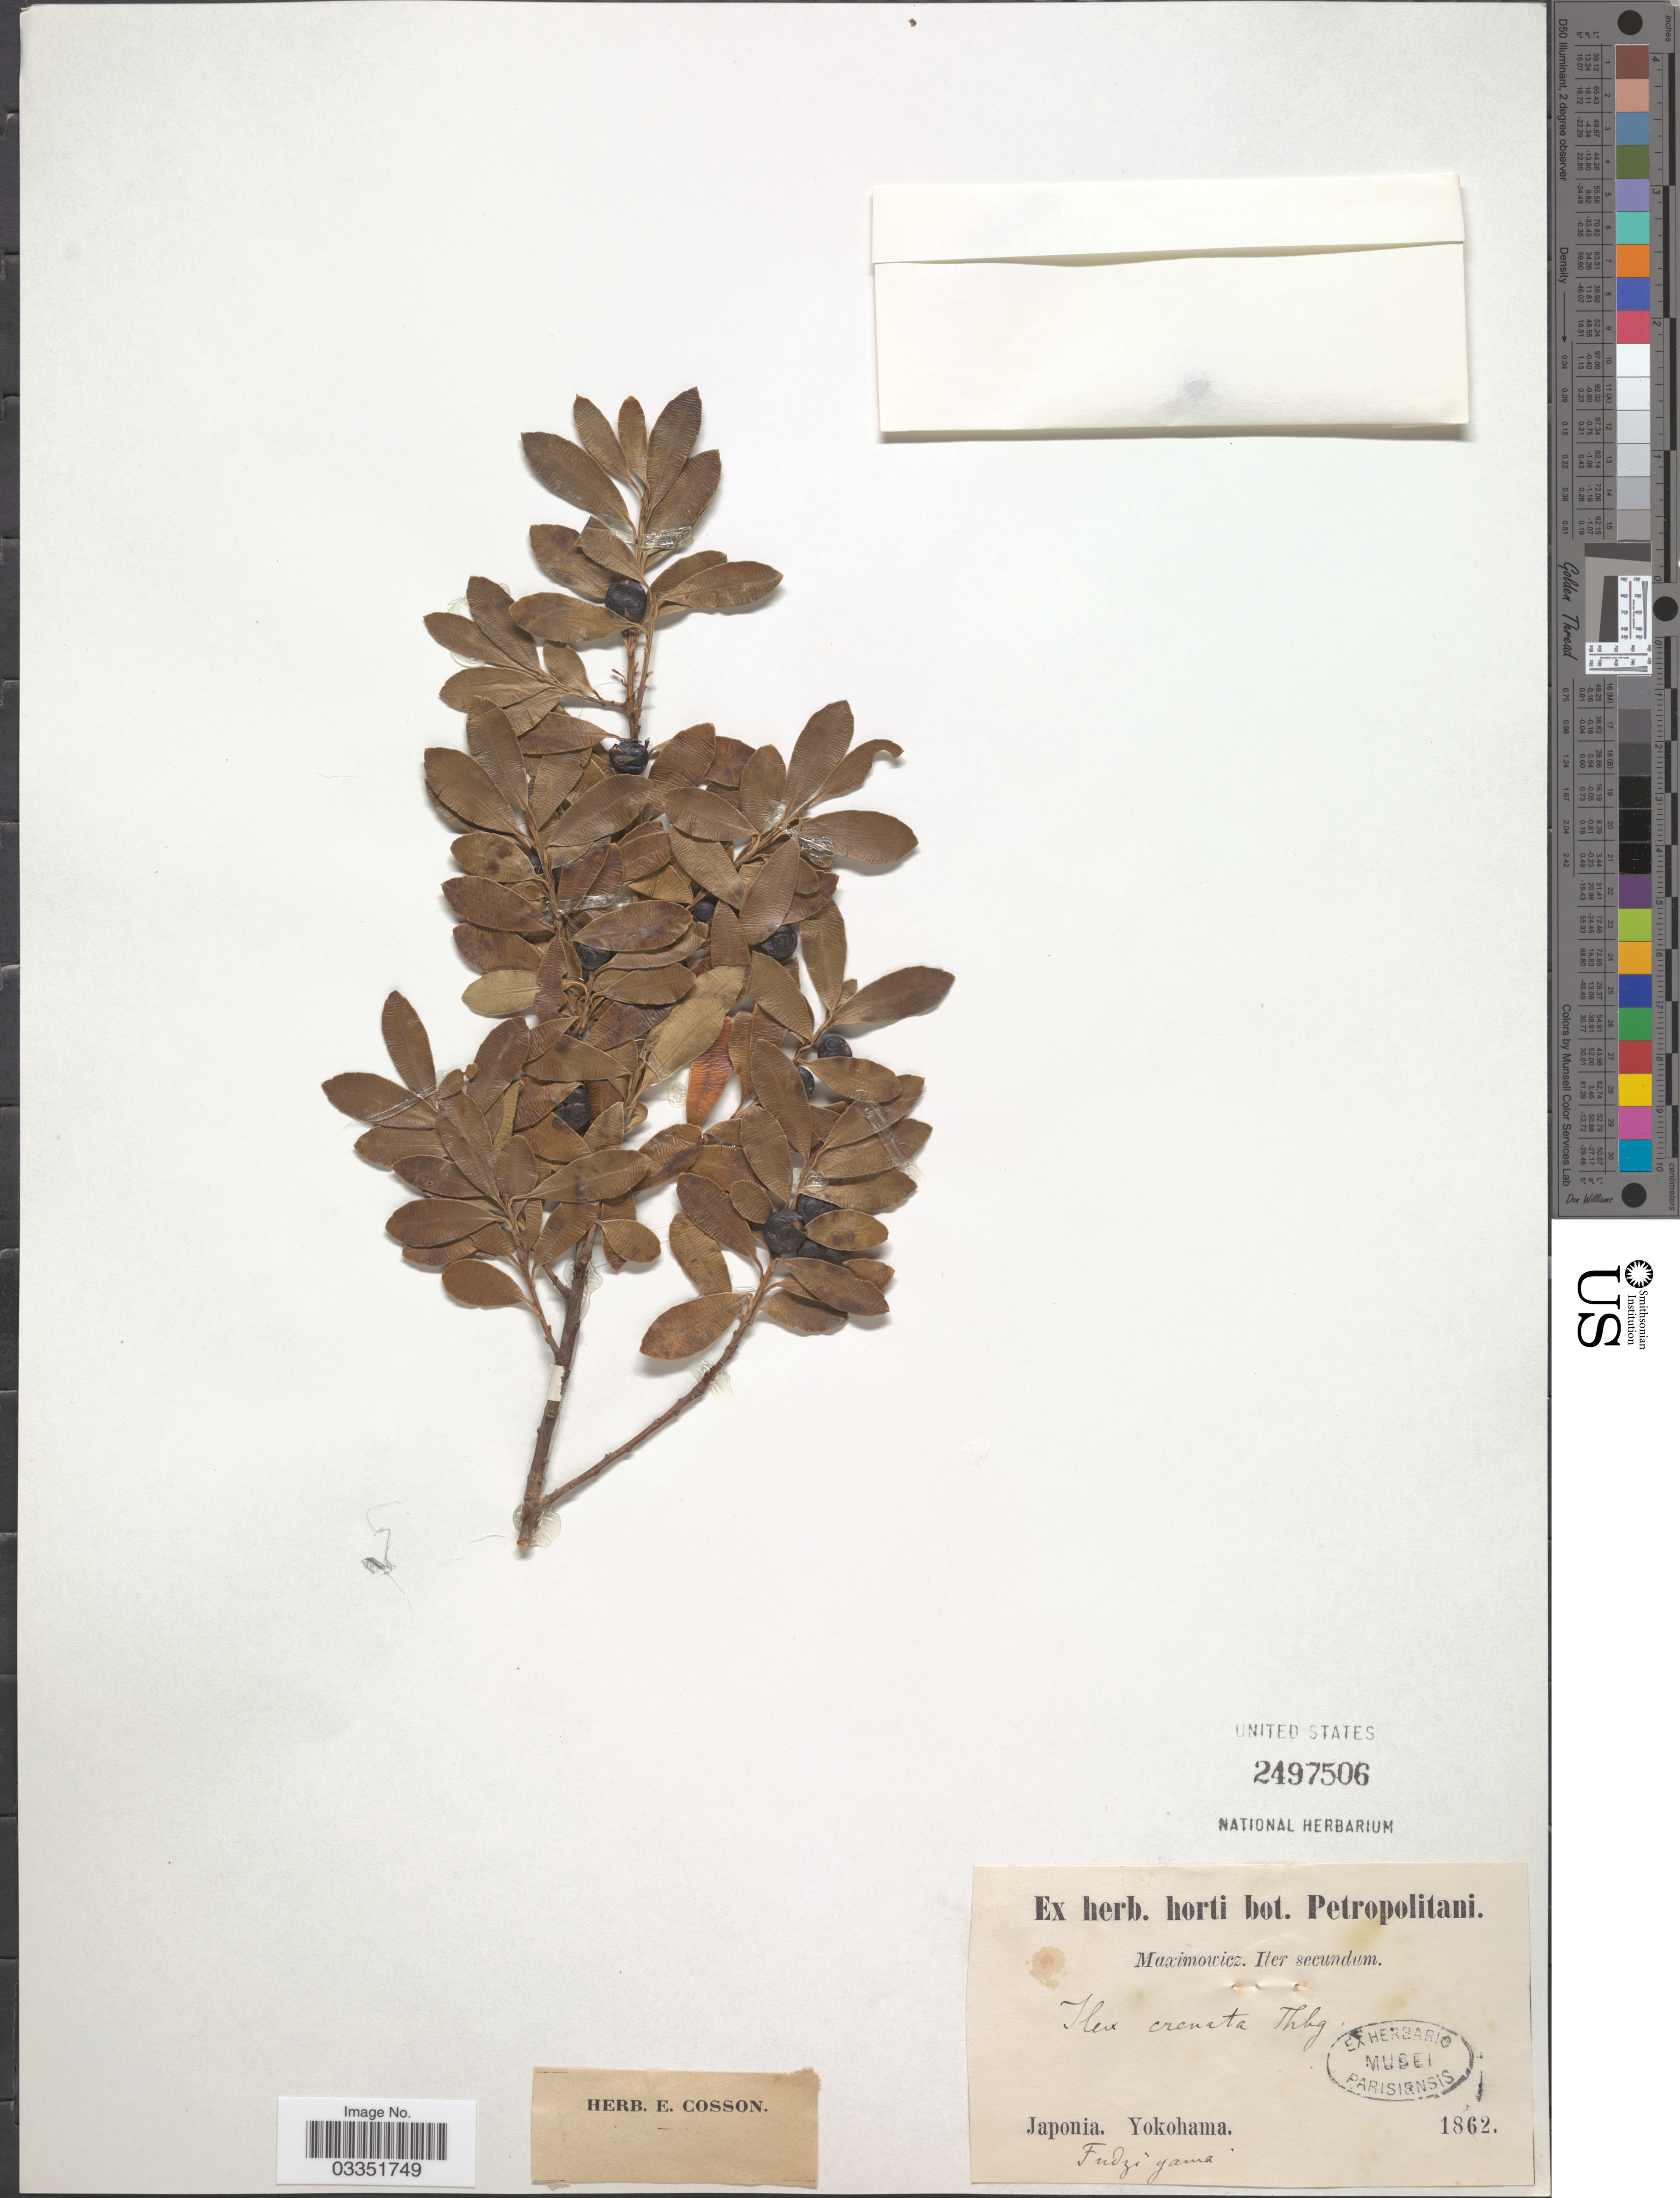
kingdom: Plantae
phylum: Tracheophyta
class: Magnoliopsida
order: Aquifoliales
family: Aquifoliaceae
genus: Ilex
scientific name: Ilex crenata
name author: Thunb.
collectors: Maximowicz, --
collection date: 1862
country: Japan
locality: Japonia. Yokohama. Fudziyama.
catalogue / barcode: US 2497506